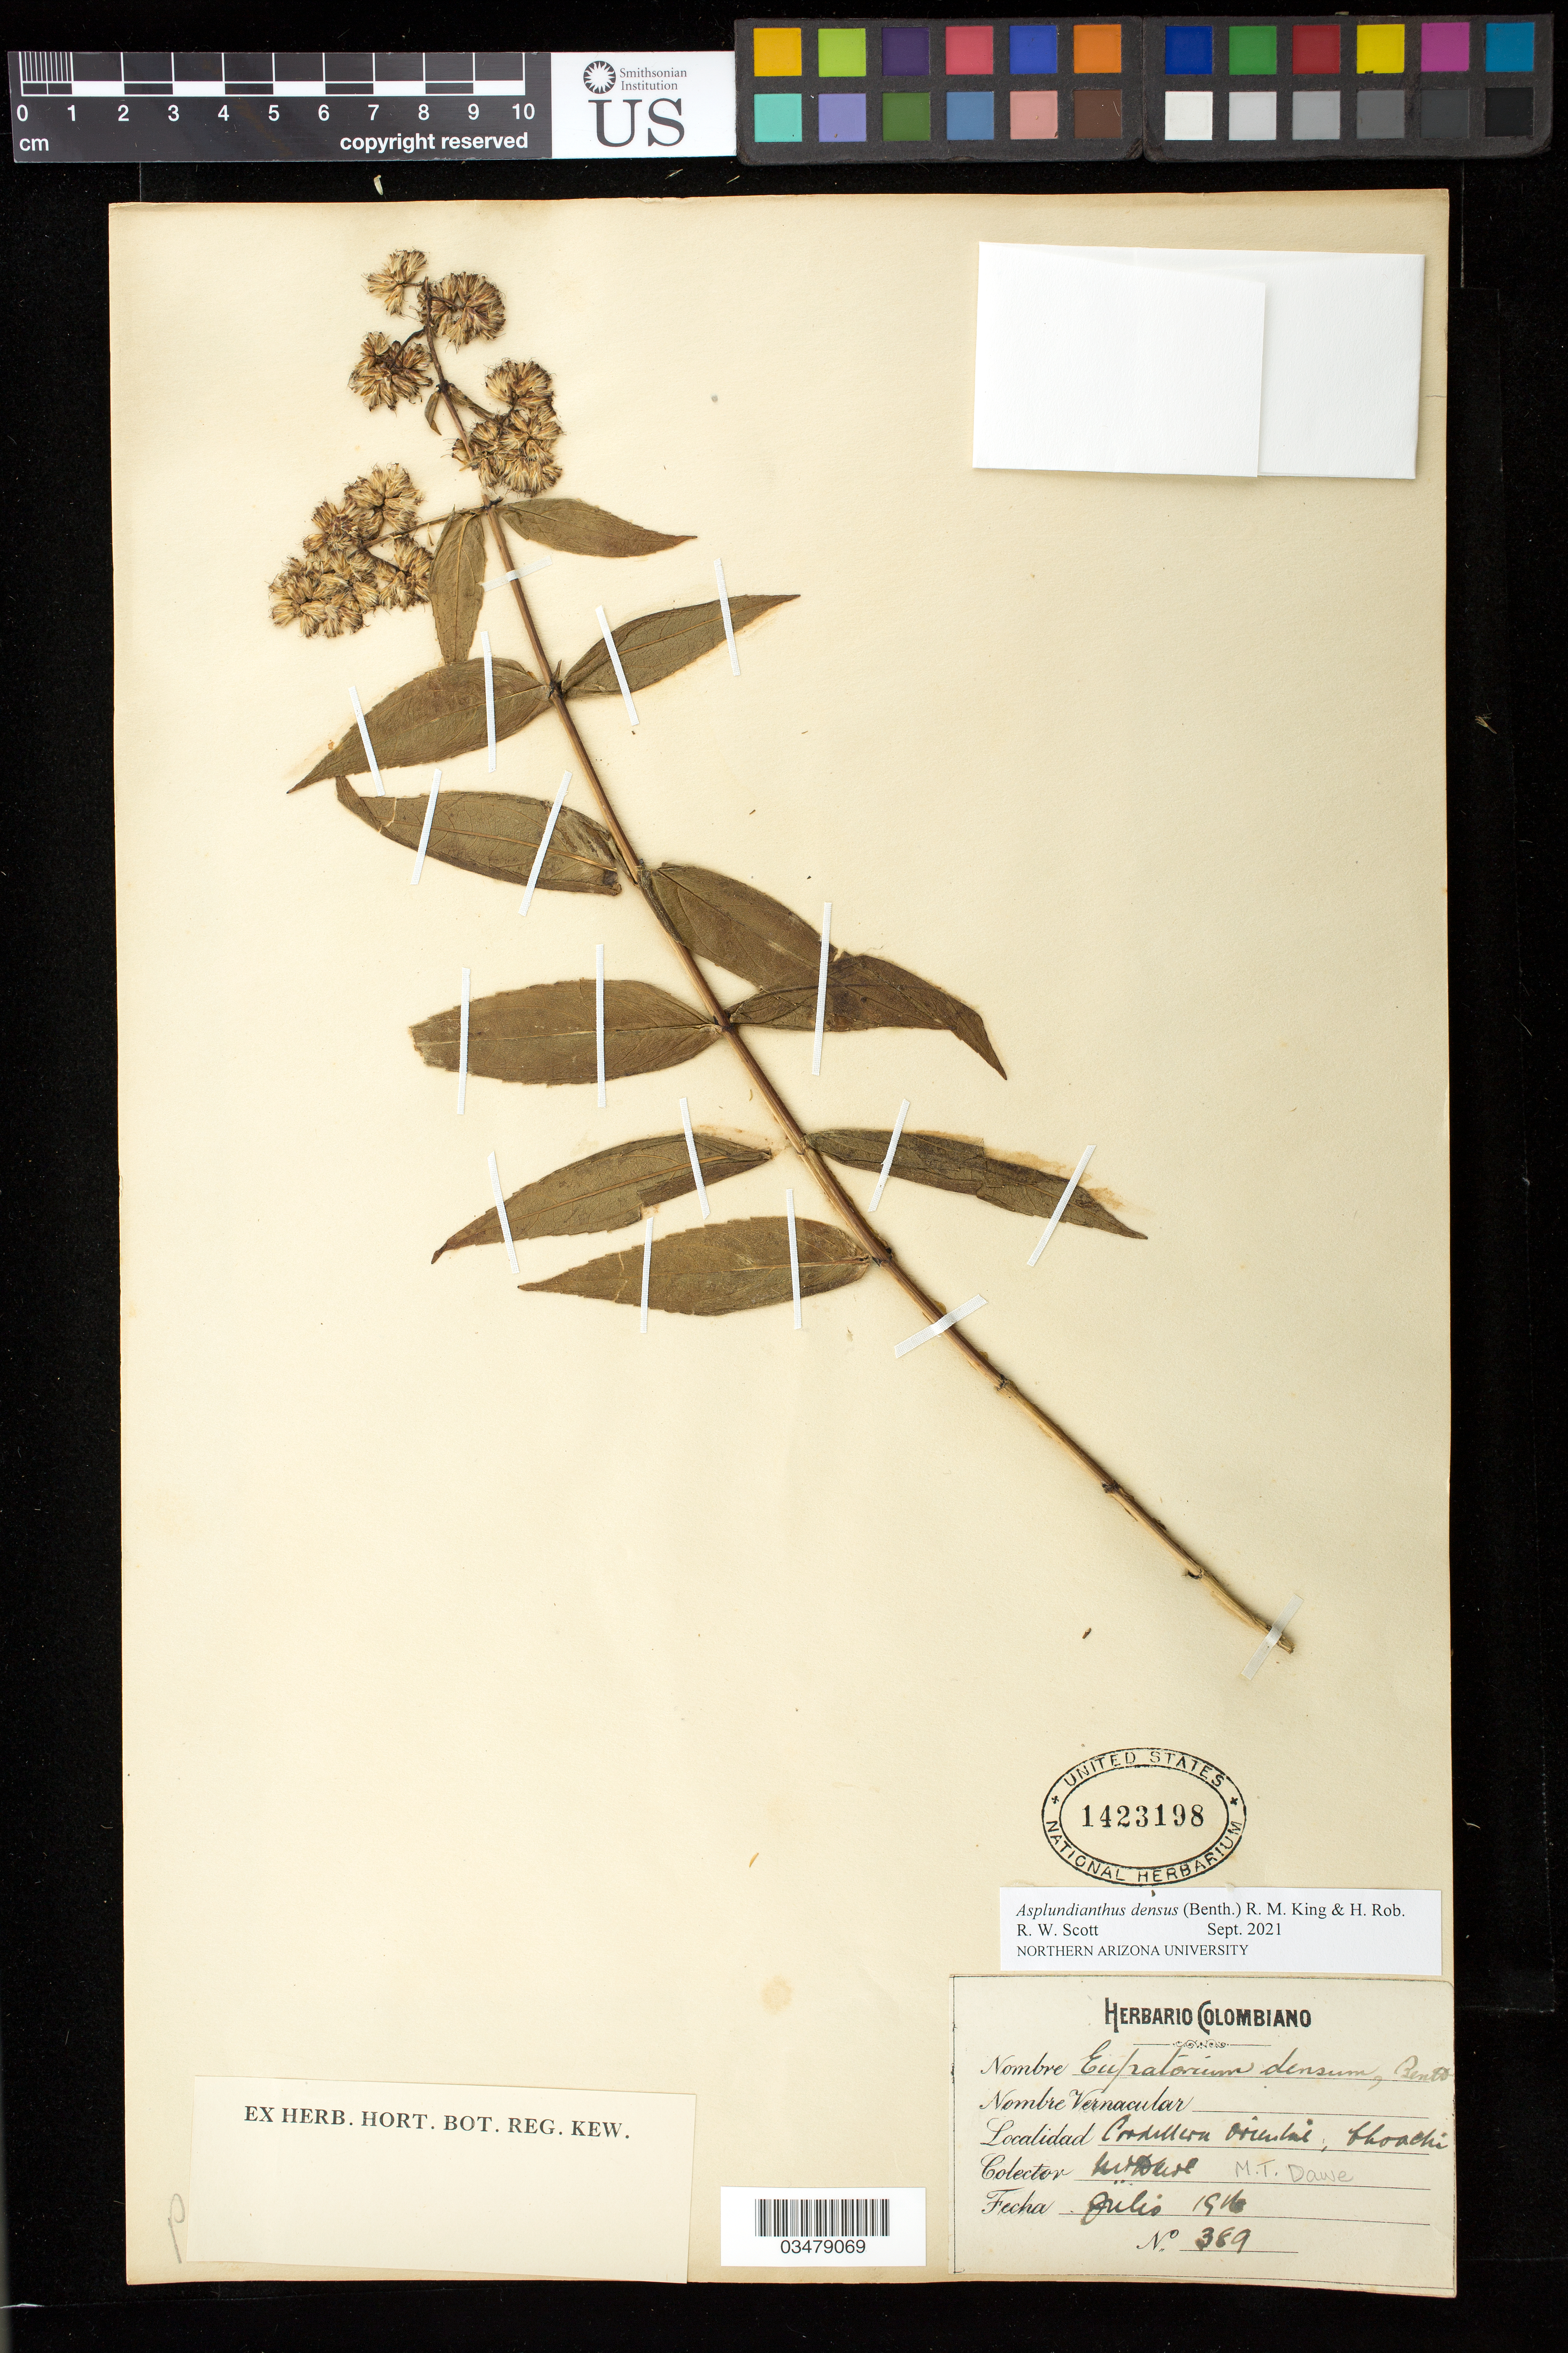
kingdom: Plantae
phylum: Tracheophyta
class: Magnoliopsida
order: Asterales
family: Asteraceae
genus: Asplundianthus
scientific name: Asplundianthus densus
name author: (Benth.) R.M. King & H. Rob.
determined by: Scott, R. W.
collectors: M. T. Dawe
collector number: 389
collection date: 1916-07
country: Colombia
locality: Choachi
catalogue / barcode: US 1423198